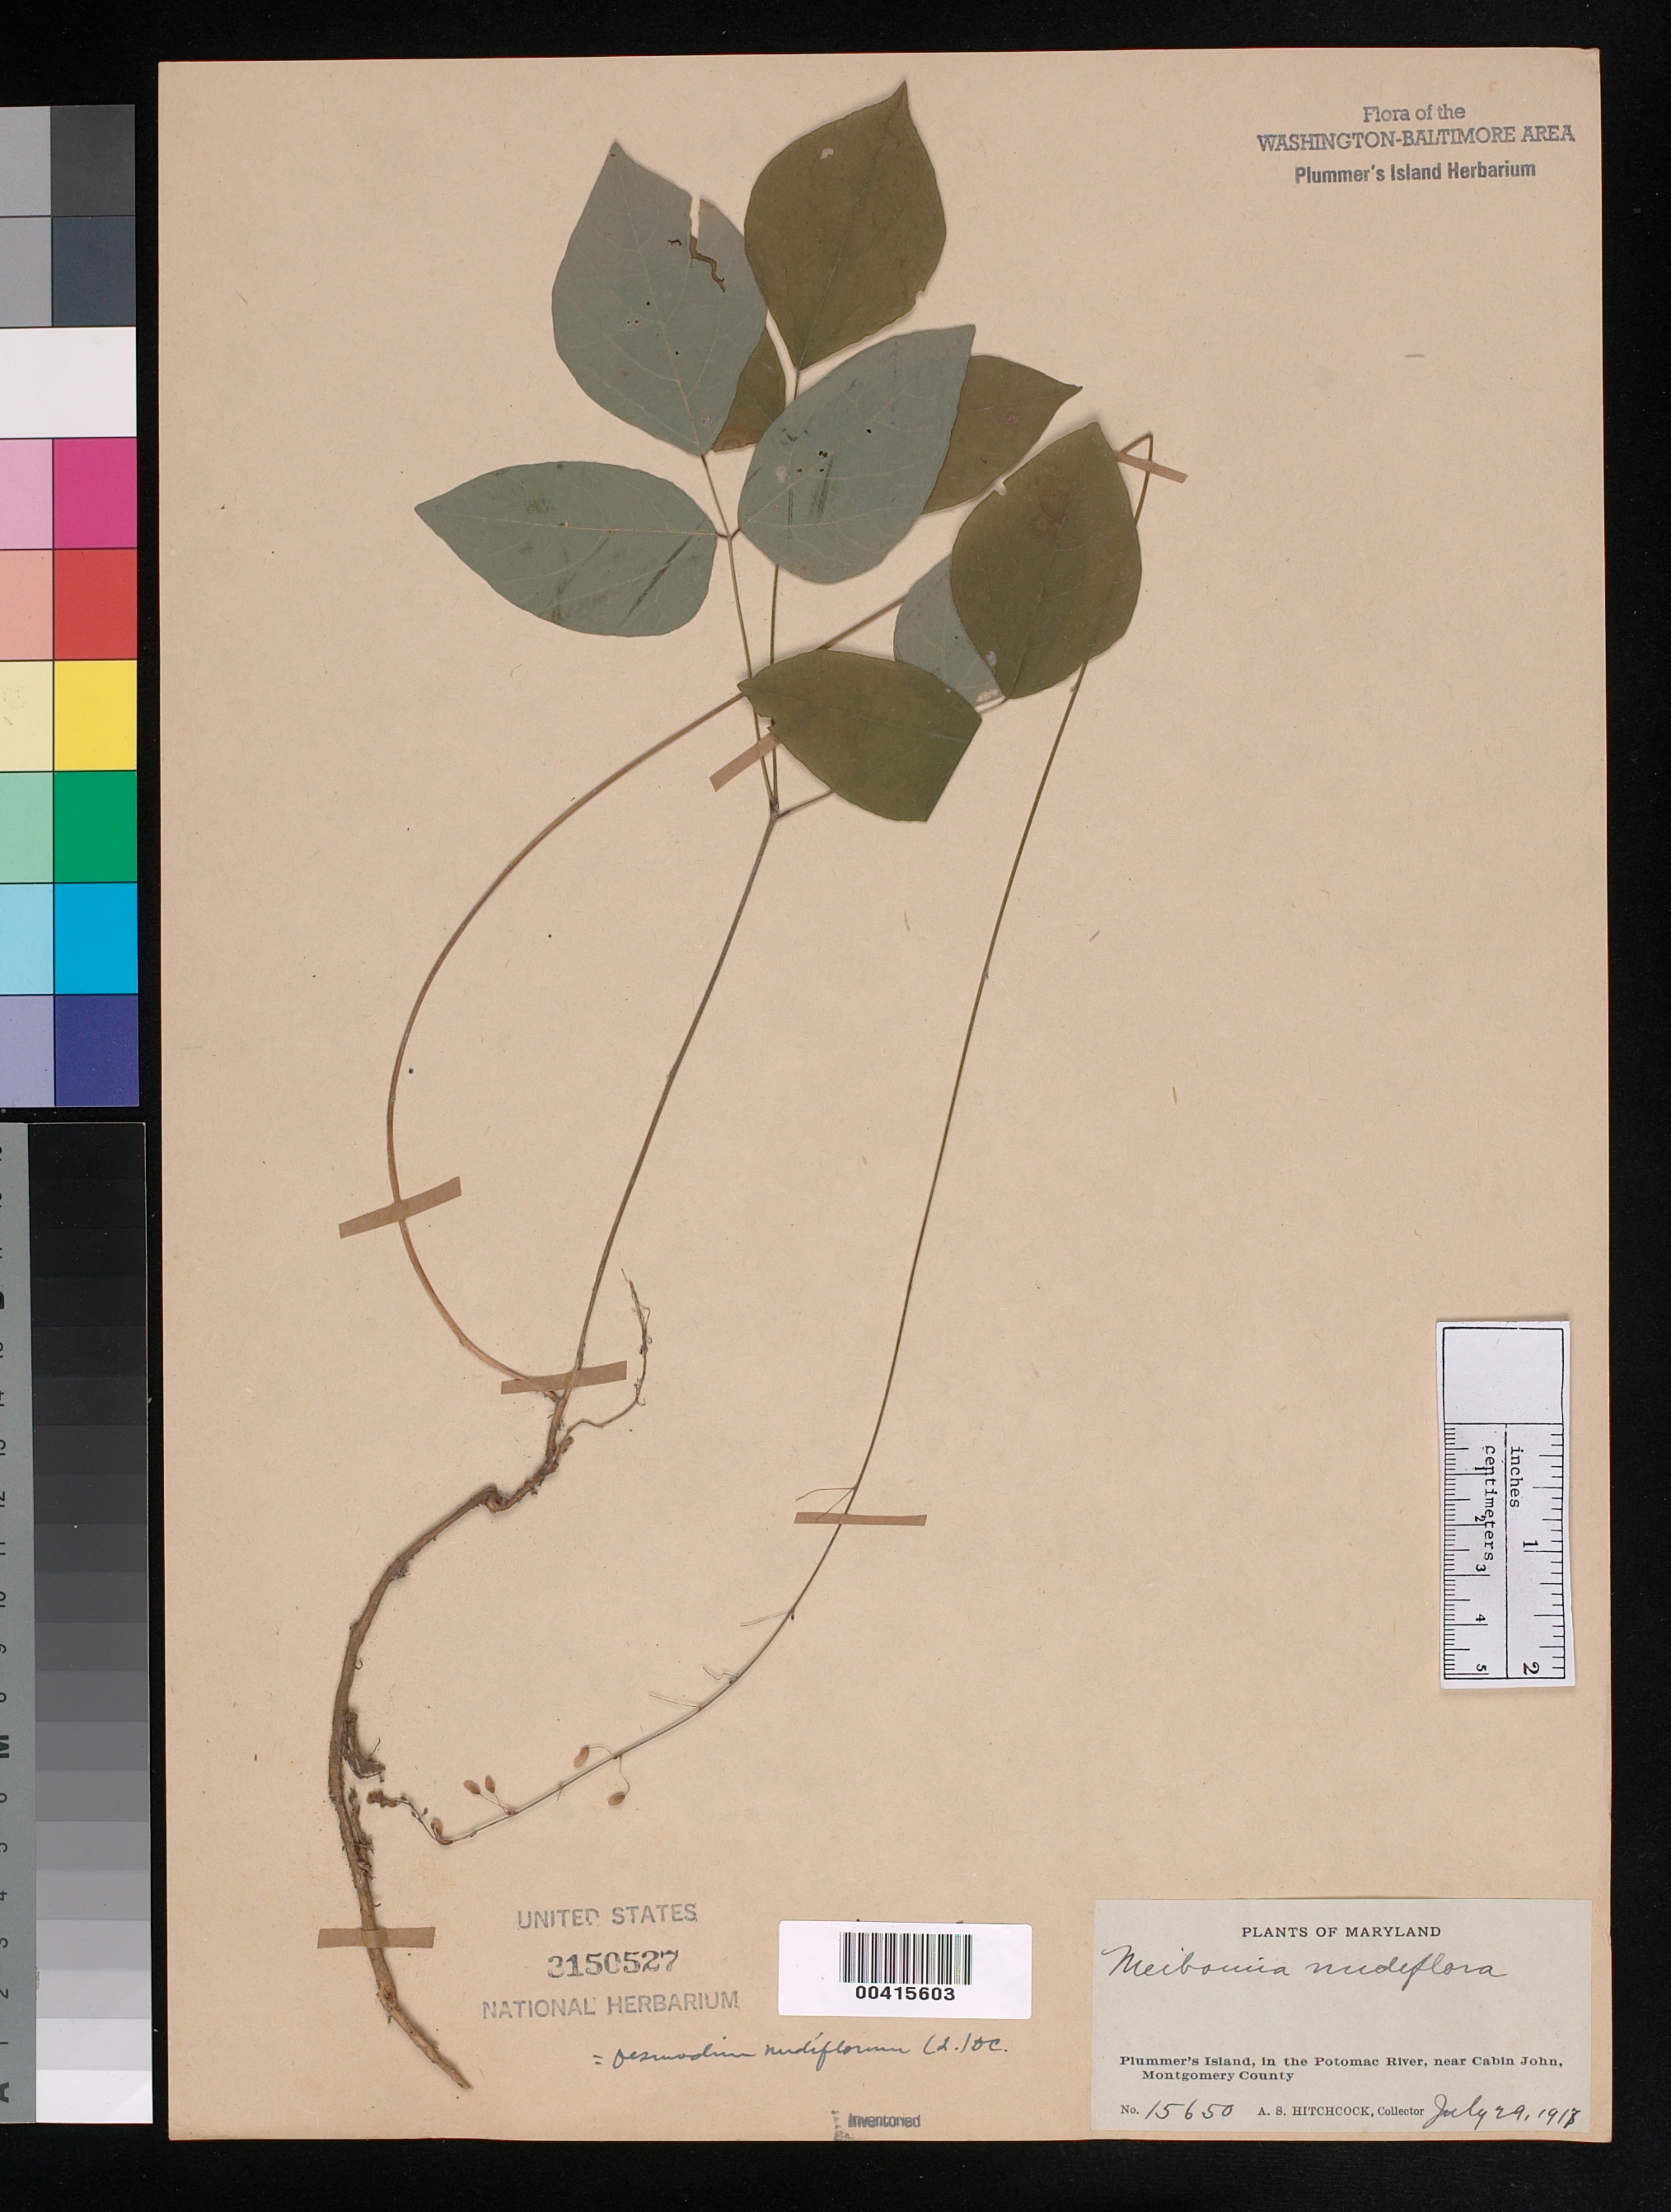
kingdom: Plantae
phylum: Tracheophyta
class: Magnoliopsida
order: Fabales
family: Fabaceae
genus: Hylodesmum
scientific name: Hylodesmum nudiflorum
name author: (L.) H. Ohashi & R.R. Mill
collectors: A. S. Hitchcock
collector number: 15650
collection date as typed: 29 Jul 1917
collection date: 1917-07-29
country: United States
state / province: Maryland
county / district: Montgomery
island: Plummers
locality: Plummer's Island C. & O. Canal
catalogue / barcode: US 3150527